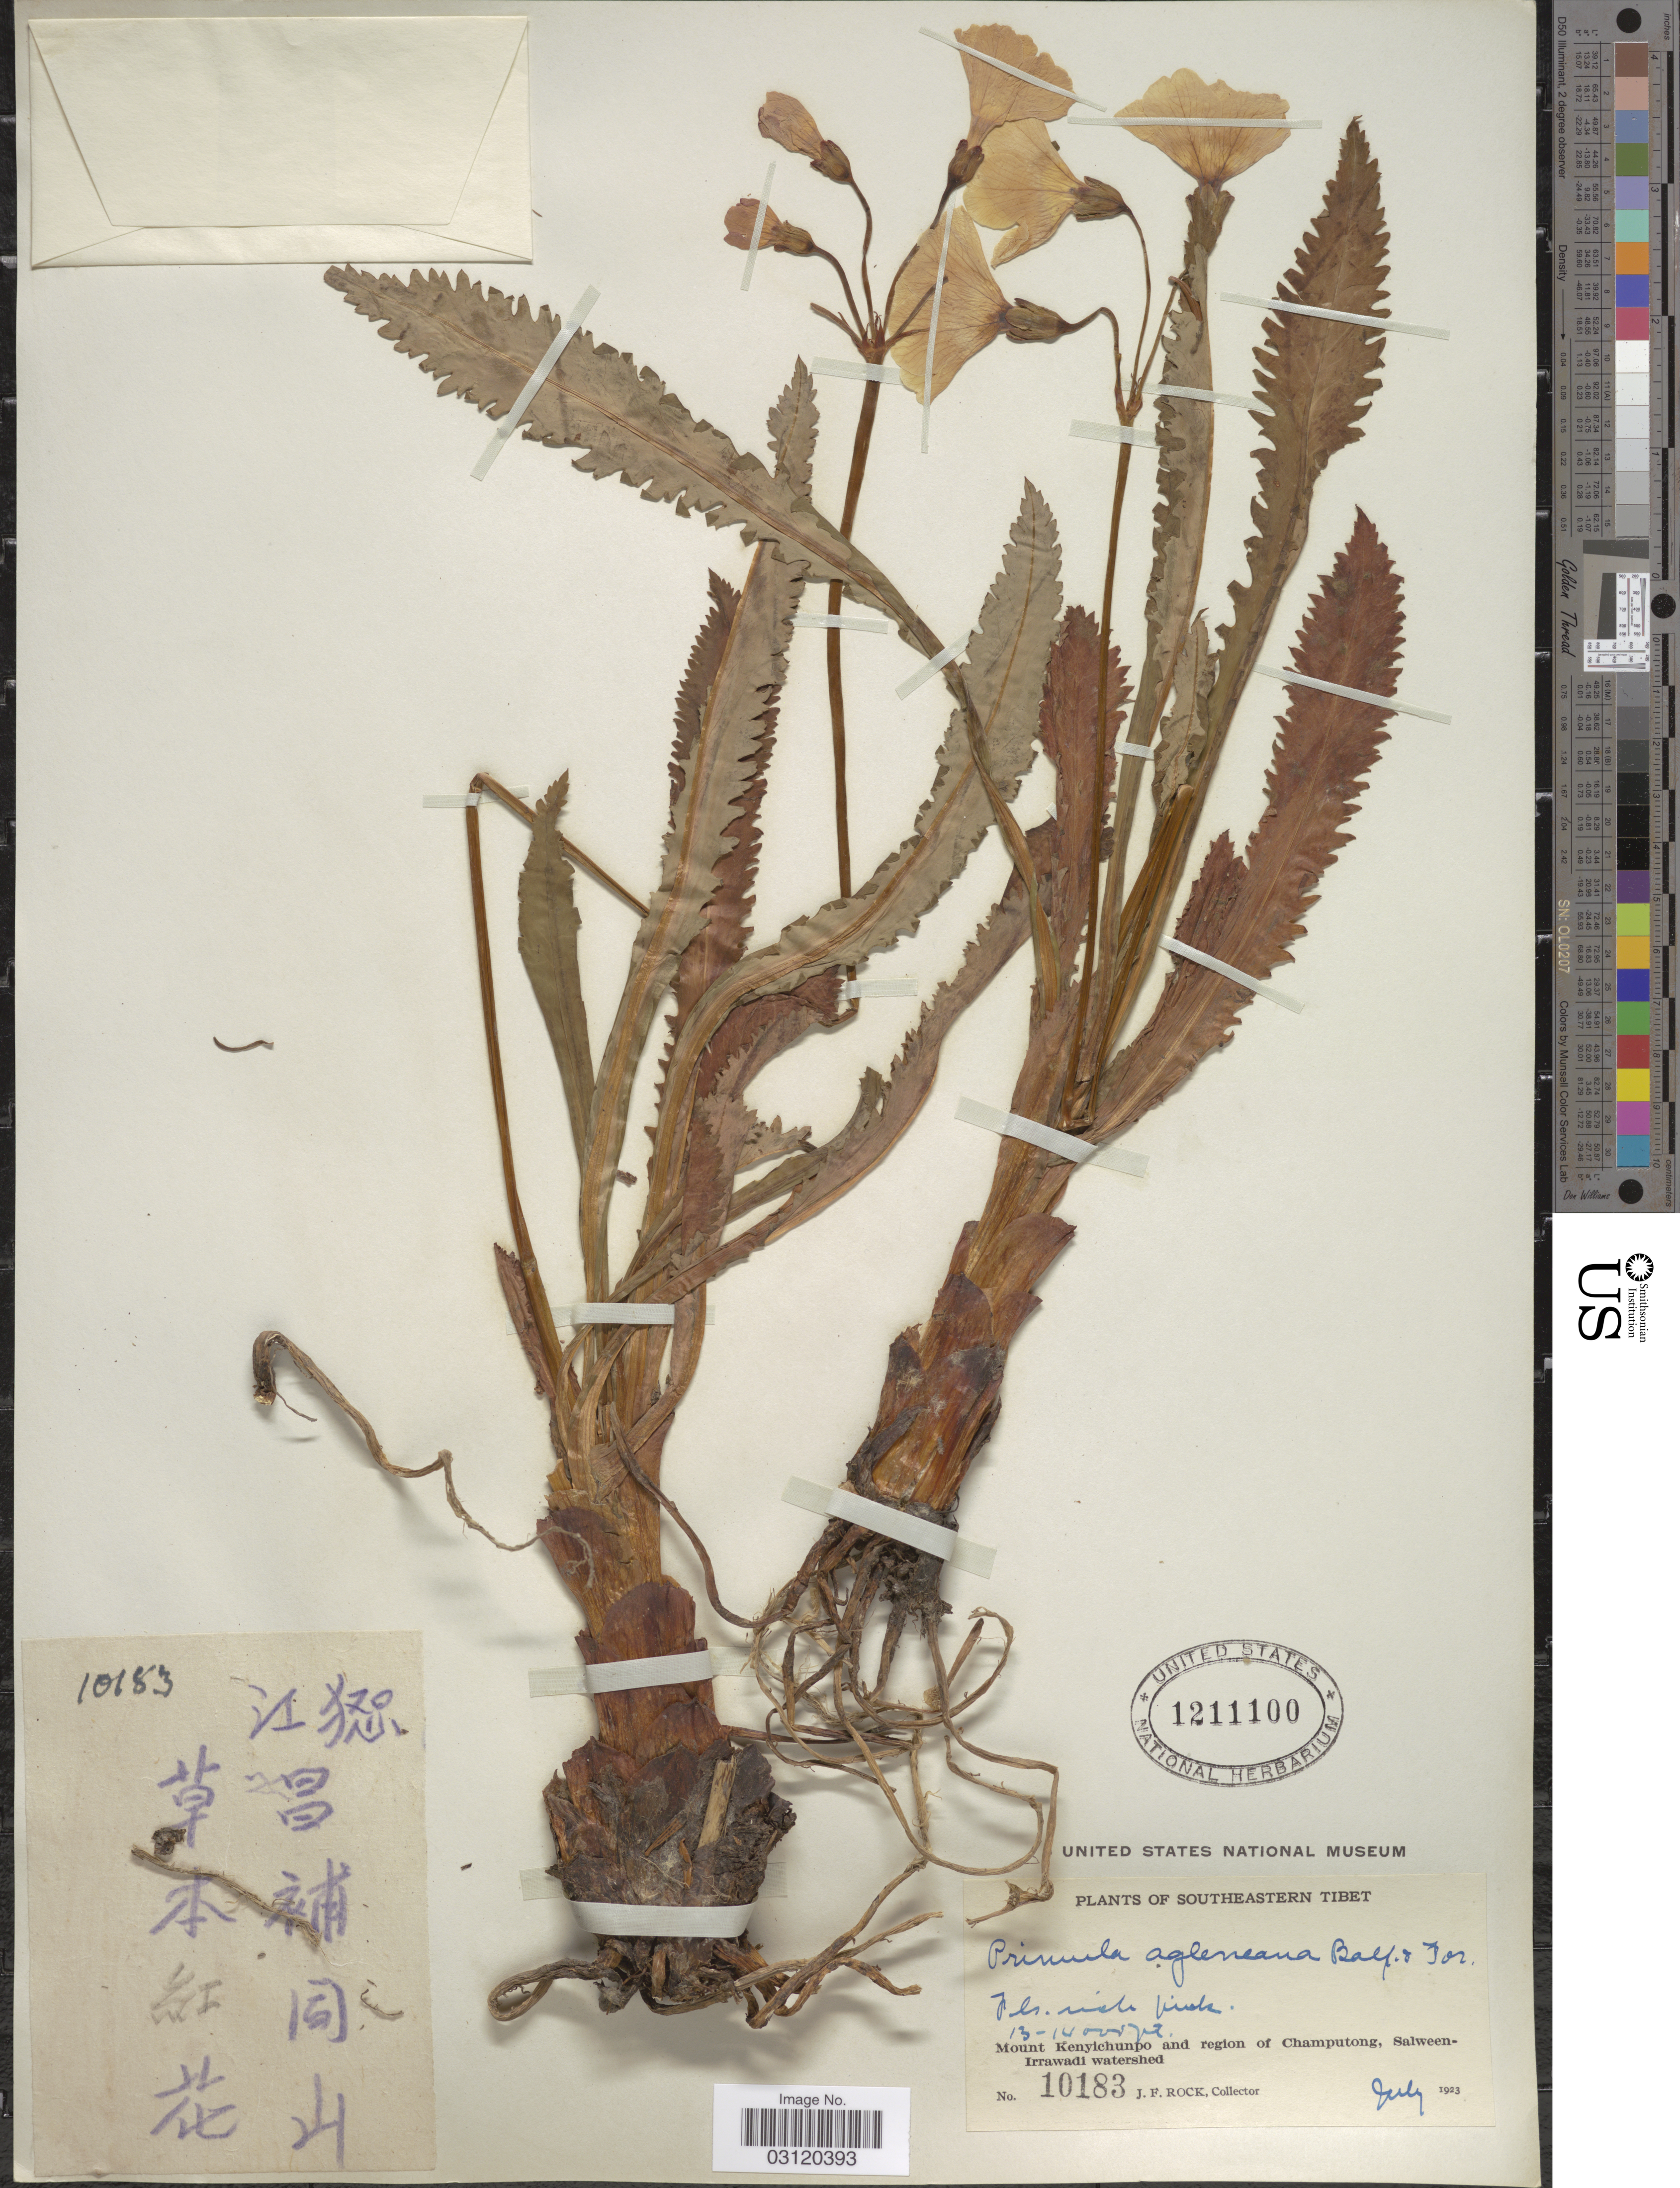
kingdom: Plantae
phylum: Tracheophyta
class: Magnoliopsida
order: Ericales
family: Primulaceae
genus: Primula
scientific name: Primula agleniana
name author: Balf. f. & Forrest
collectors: J. Rock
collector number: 10183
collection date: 1923-07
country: China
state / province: Xizang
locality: Southeastern Tibet. Mount Kenyichunpo and region of Champutong, Salween-Irrawadi watershed.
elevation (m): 3962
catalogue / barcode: US 1211100